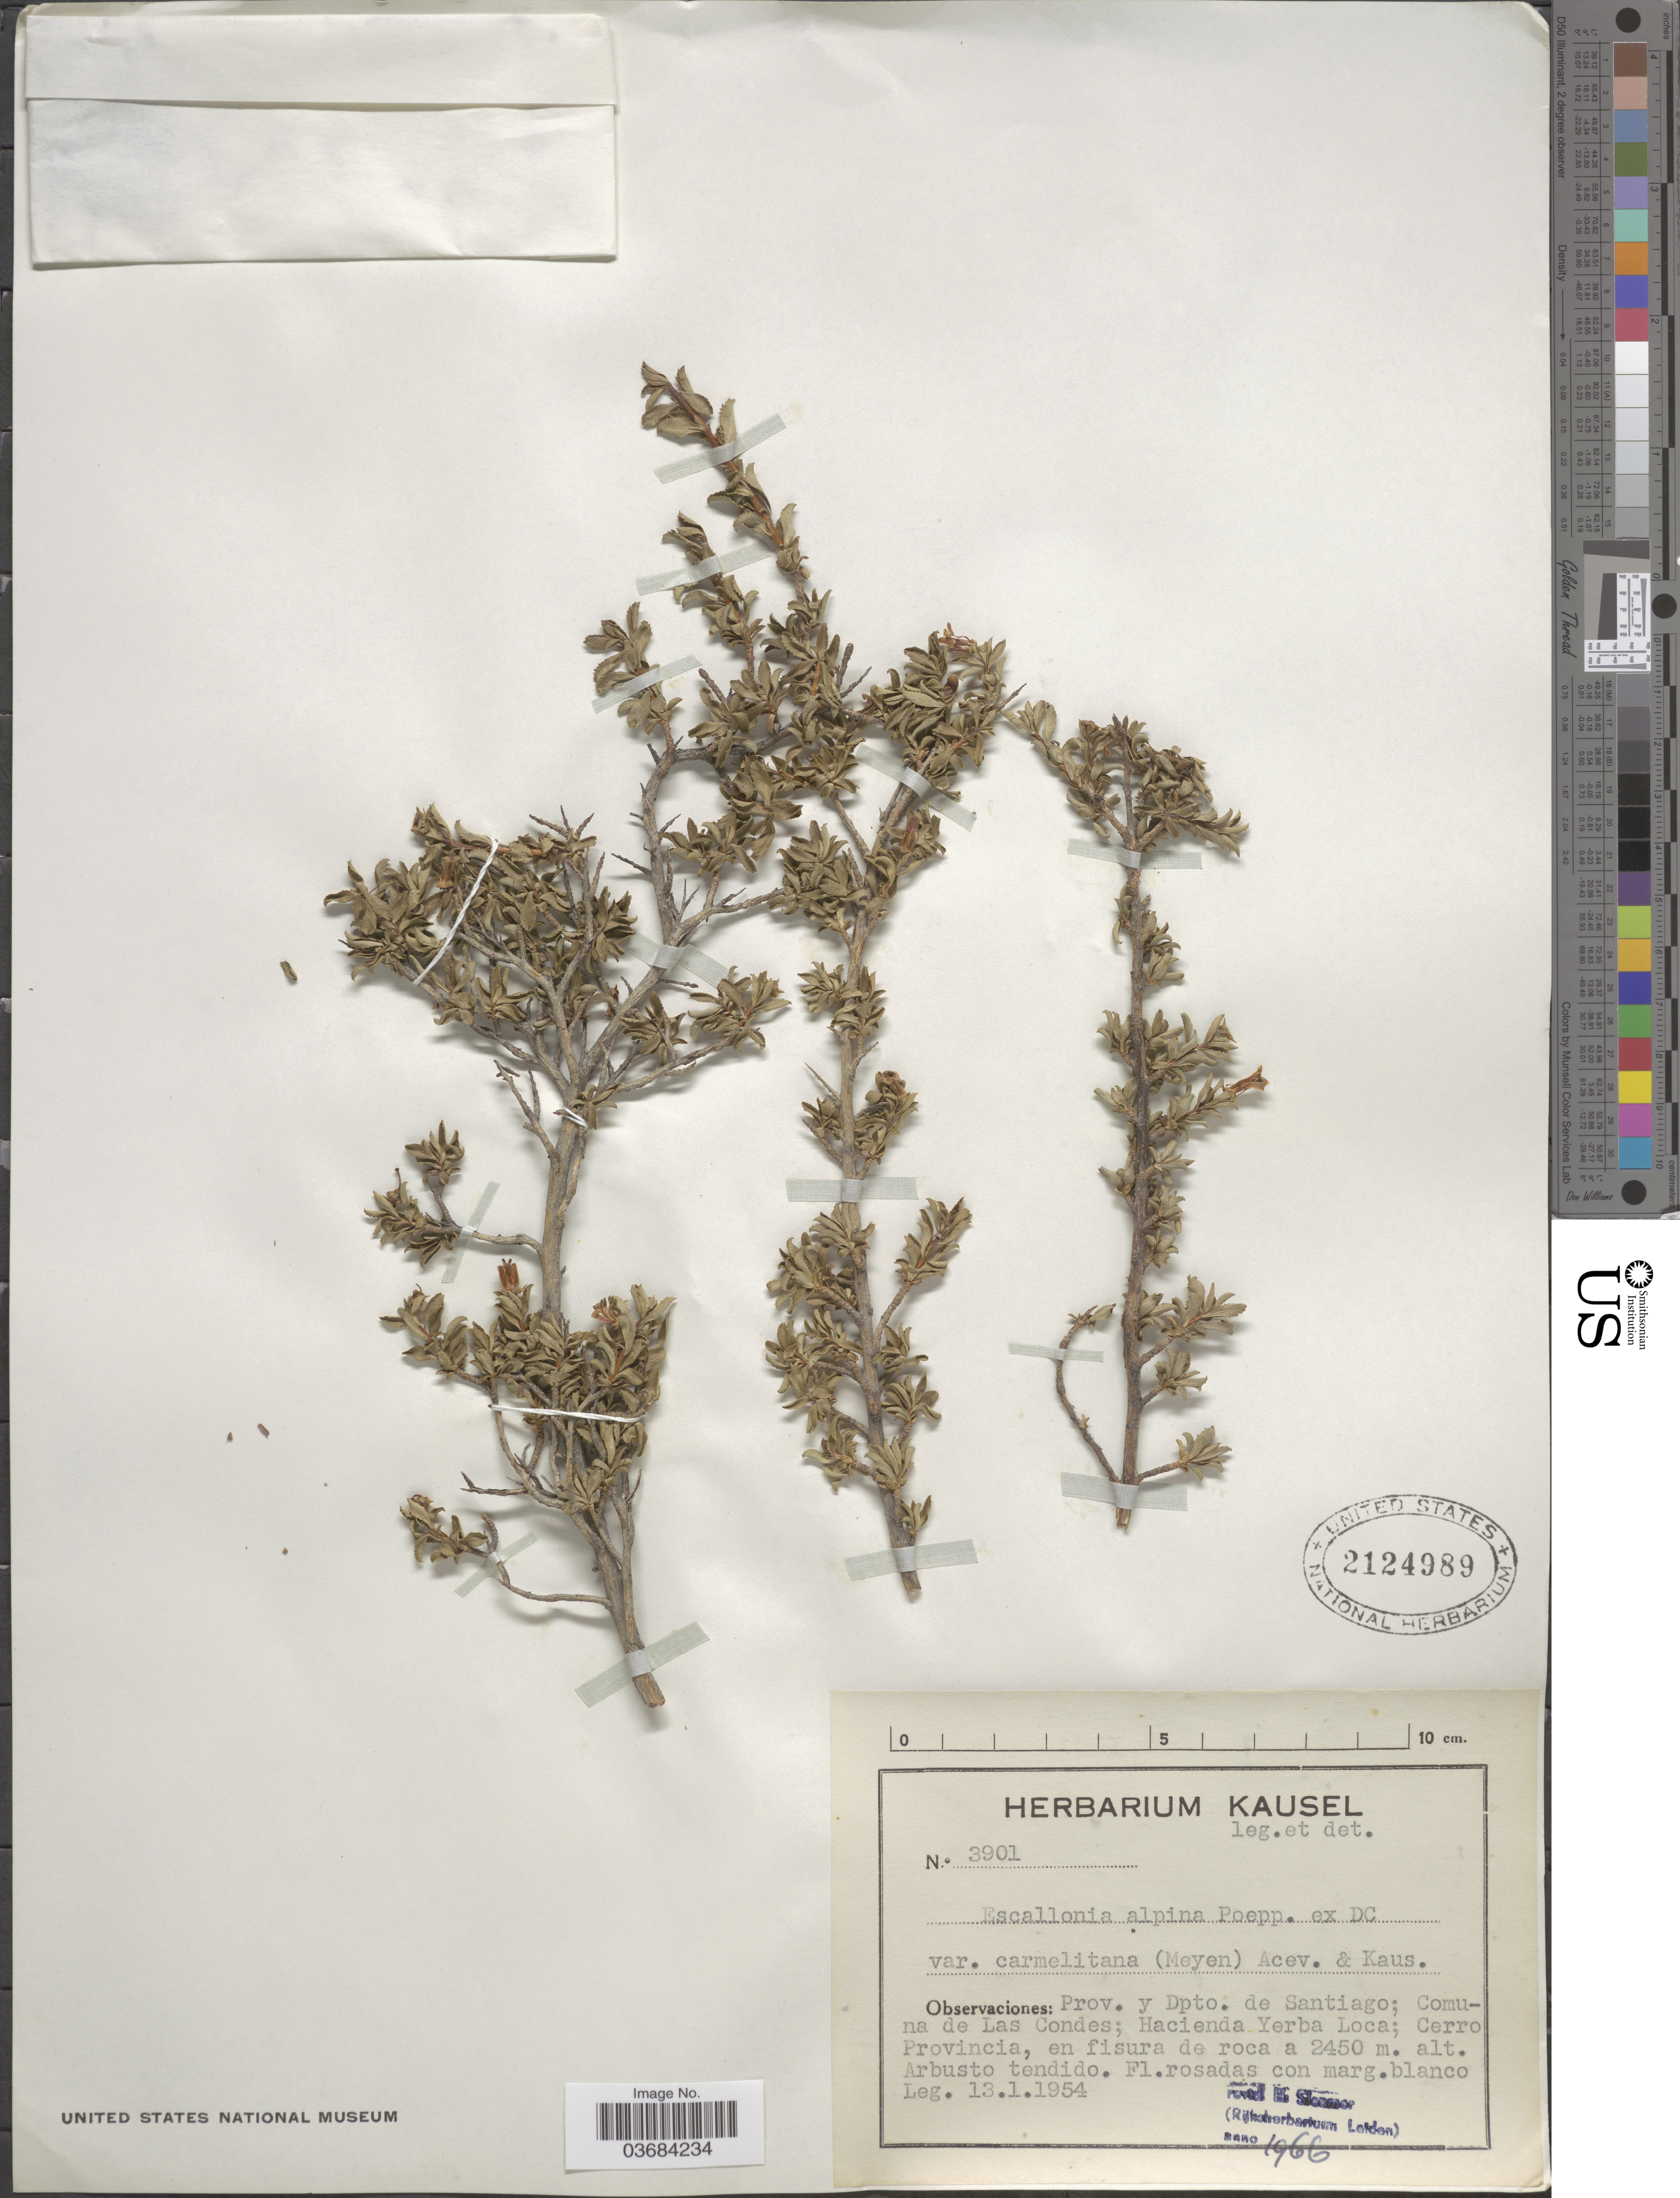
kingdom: Plantae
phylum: Tracheophyta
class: Magnoliopsida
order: Escalloniales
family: Escalloniaceae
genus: Escallonia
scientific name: Escallonia alpina var. carmelitana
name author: (Meyen) Acevedo & Kausel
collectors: Ex herb. Kausel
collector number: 3901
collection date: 1954-01-13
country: Chile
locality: Prov. y Dpto. de Santiago; Comuna de Las Condes; Hacienda Yerba Loca; Cerro Provincia.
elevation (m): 2450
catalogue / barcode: US 2124989